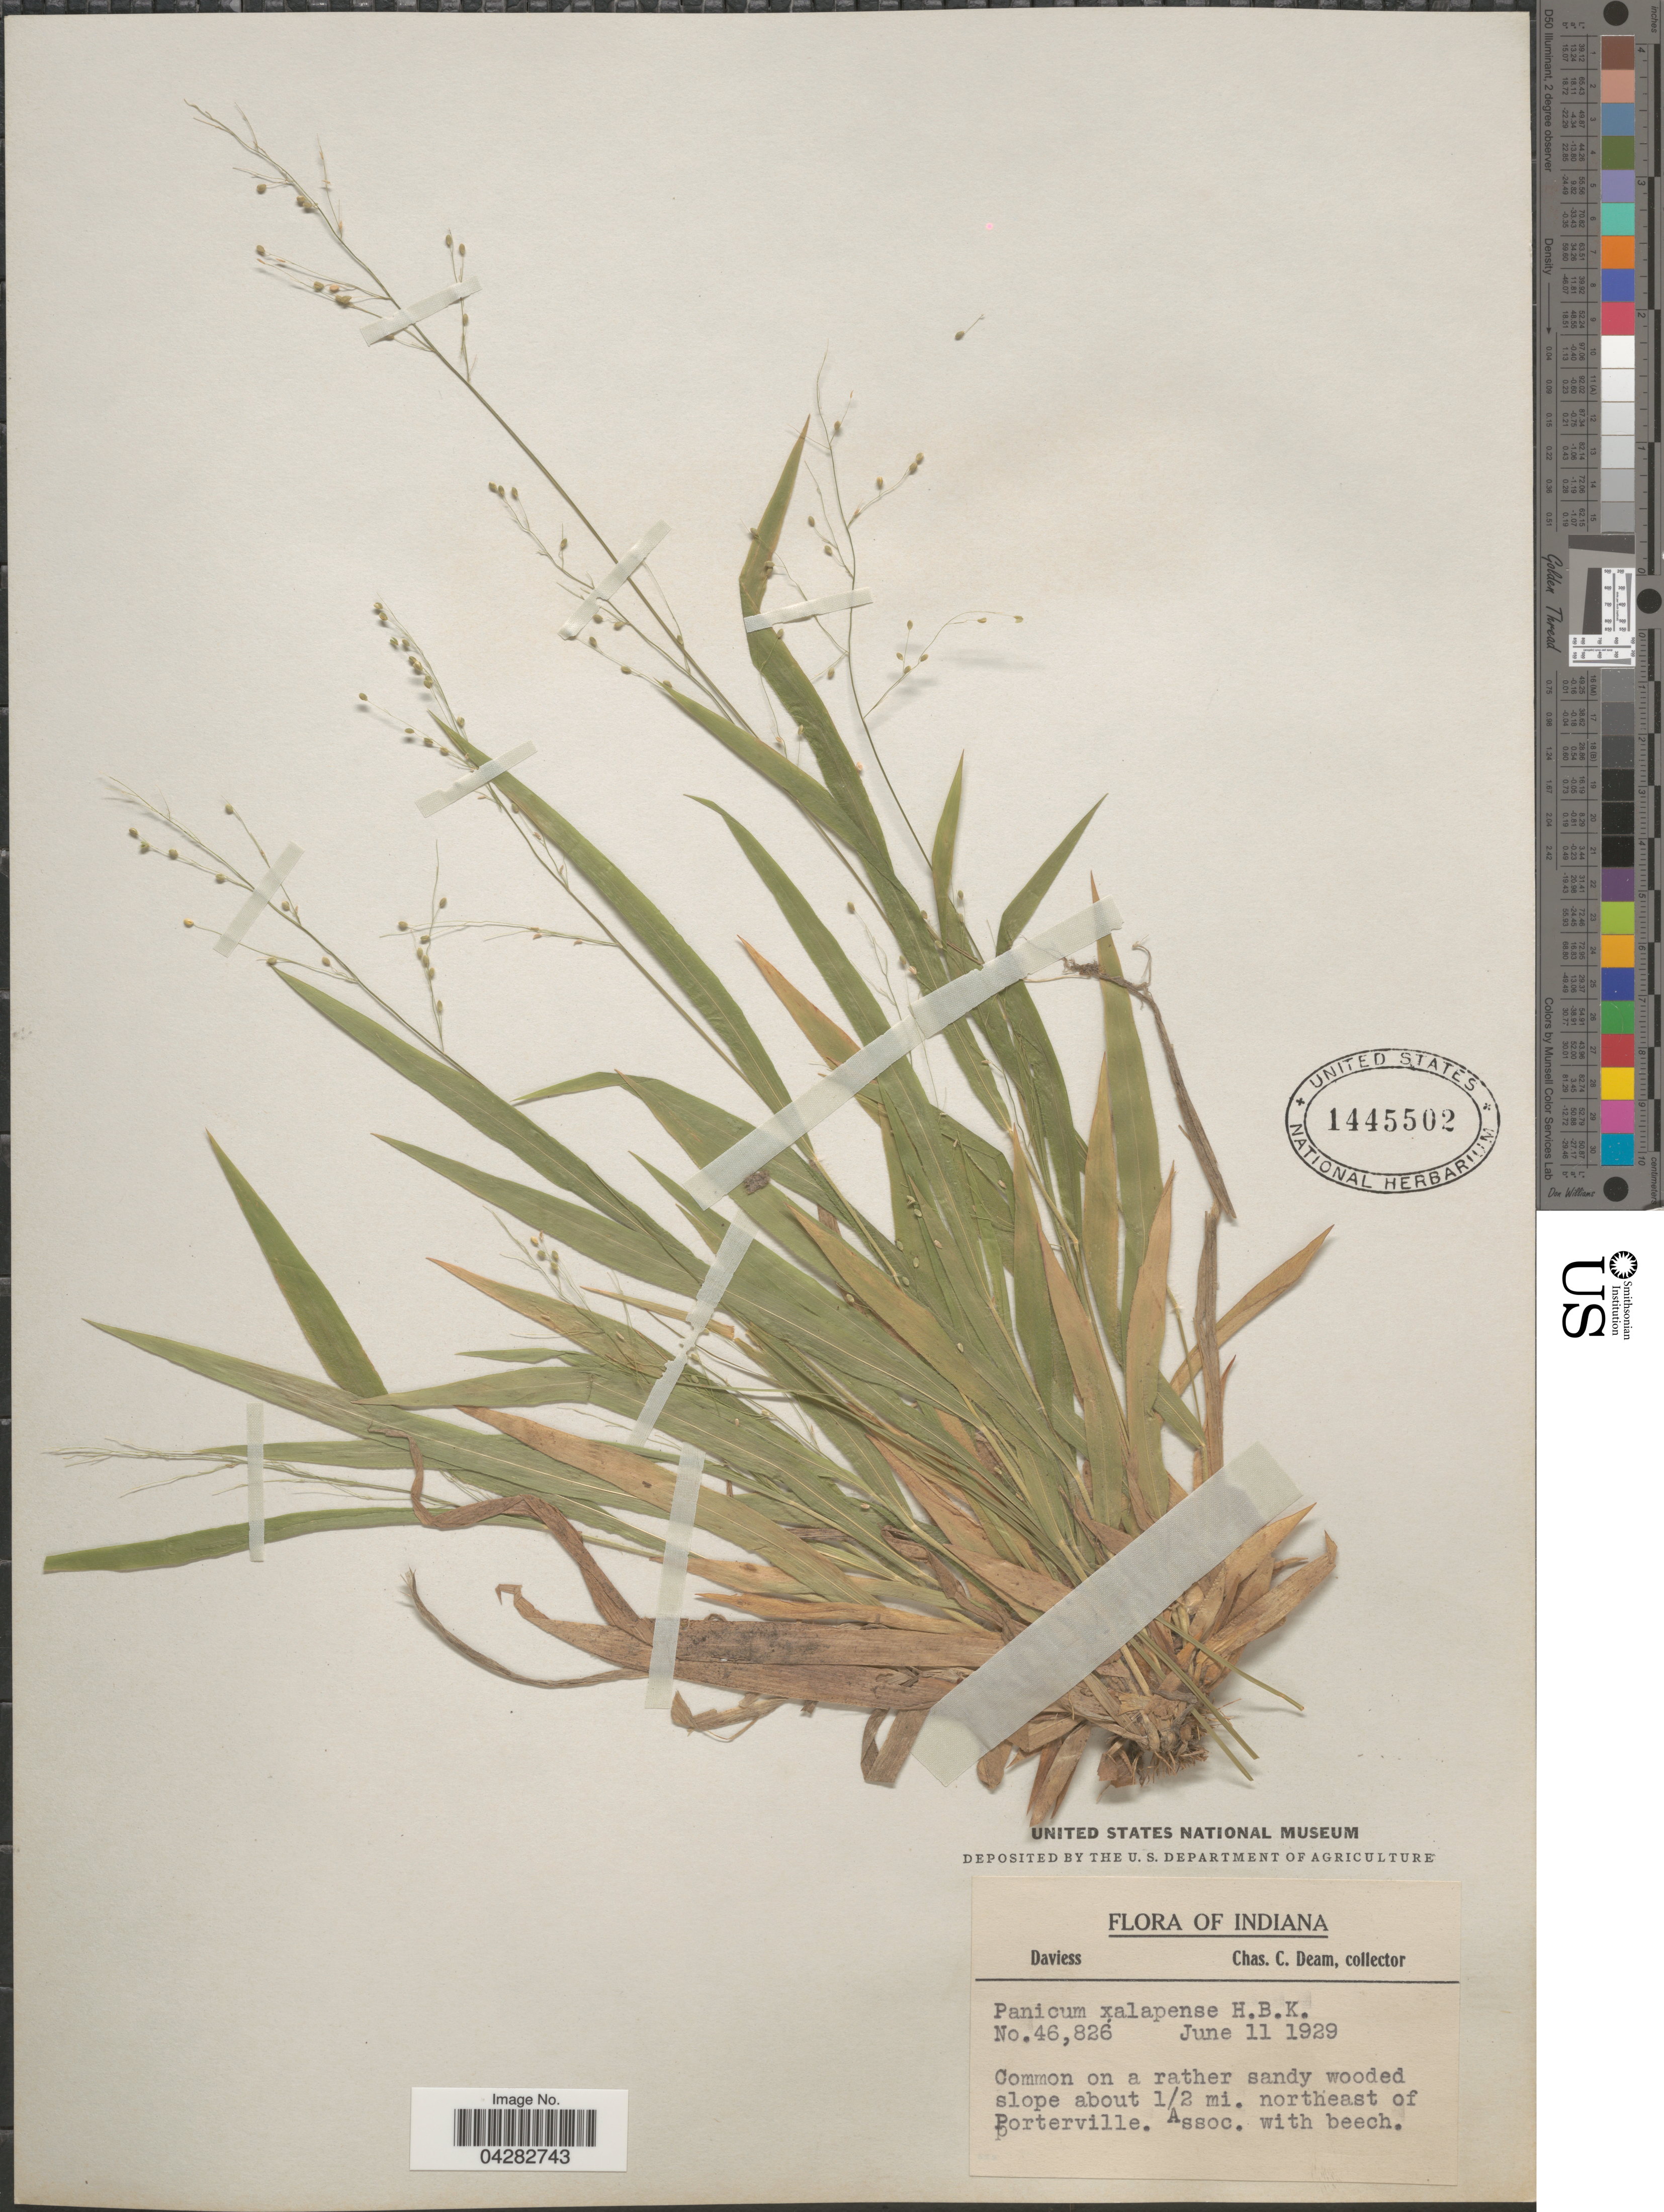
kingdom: Plantae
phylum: Tracheophyta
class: Liliopsida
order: Poales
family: Poaceae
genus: Dichanthelium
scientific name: Dichanthelium laxiflorum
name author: (Lam.) Gould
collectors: C. C. Deam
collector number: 46826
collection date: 1929-06-11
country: United States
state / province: Indiana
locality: Daviess. Common on a rather sandy wooded slope about 1/2 mi. northeast of Porterville.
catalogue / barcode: US 1445502